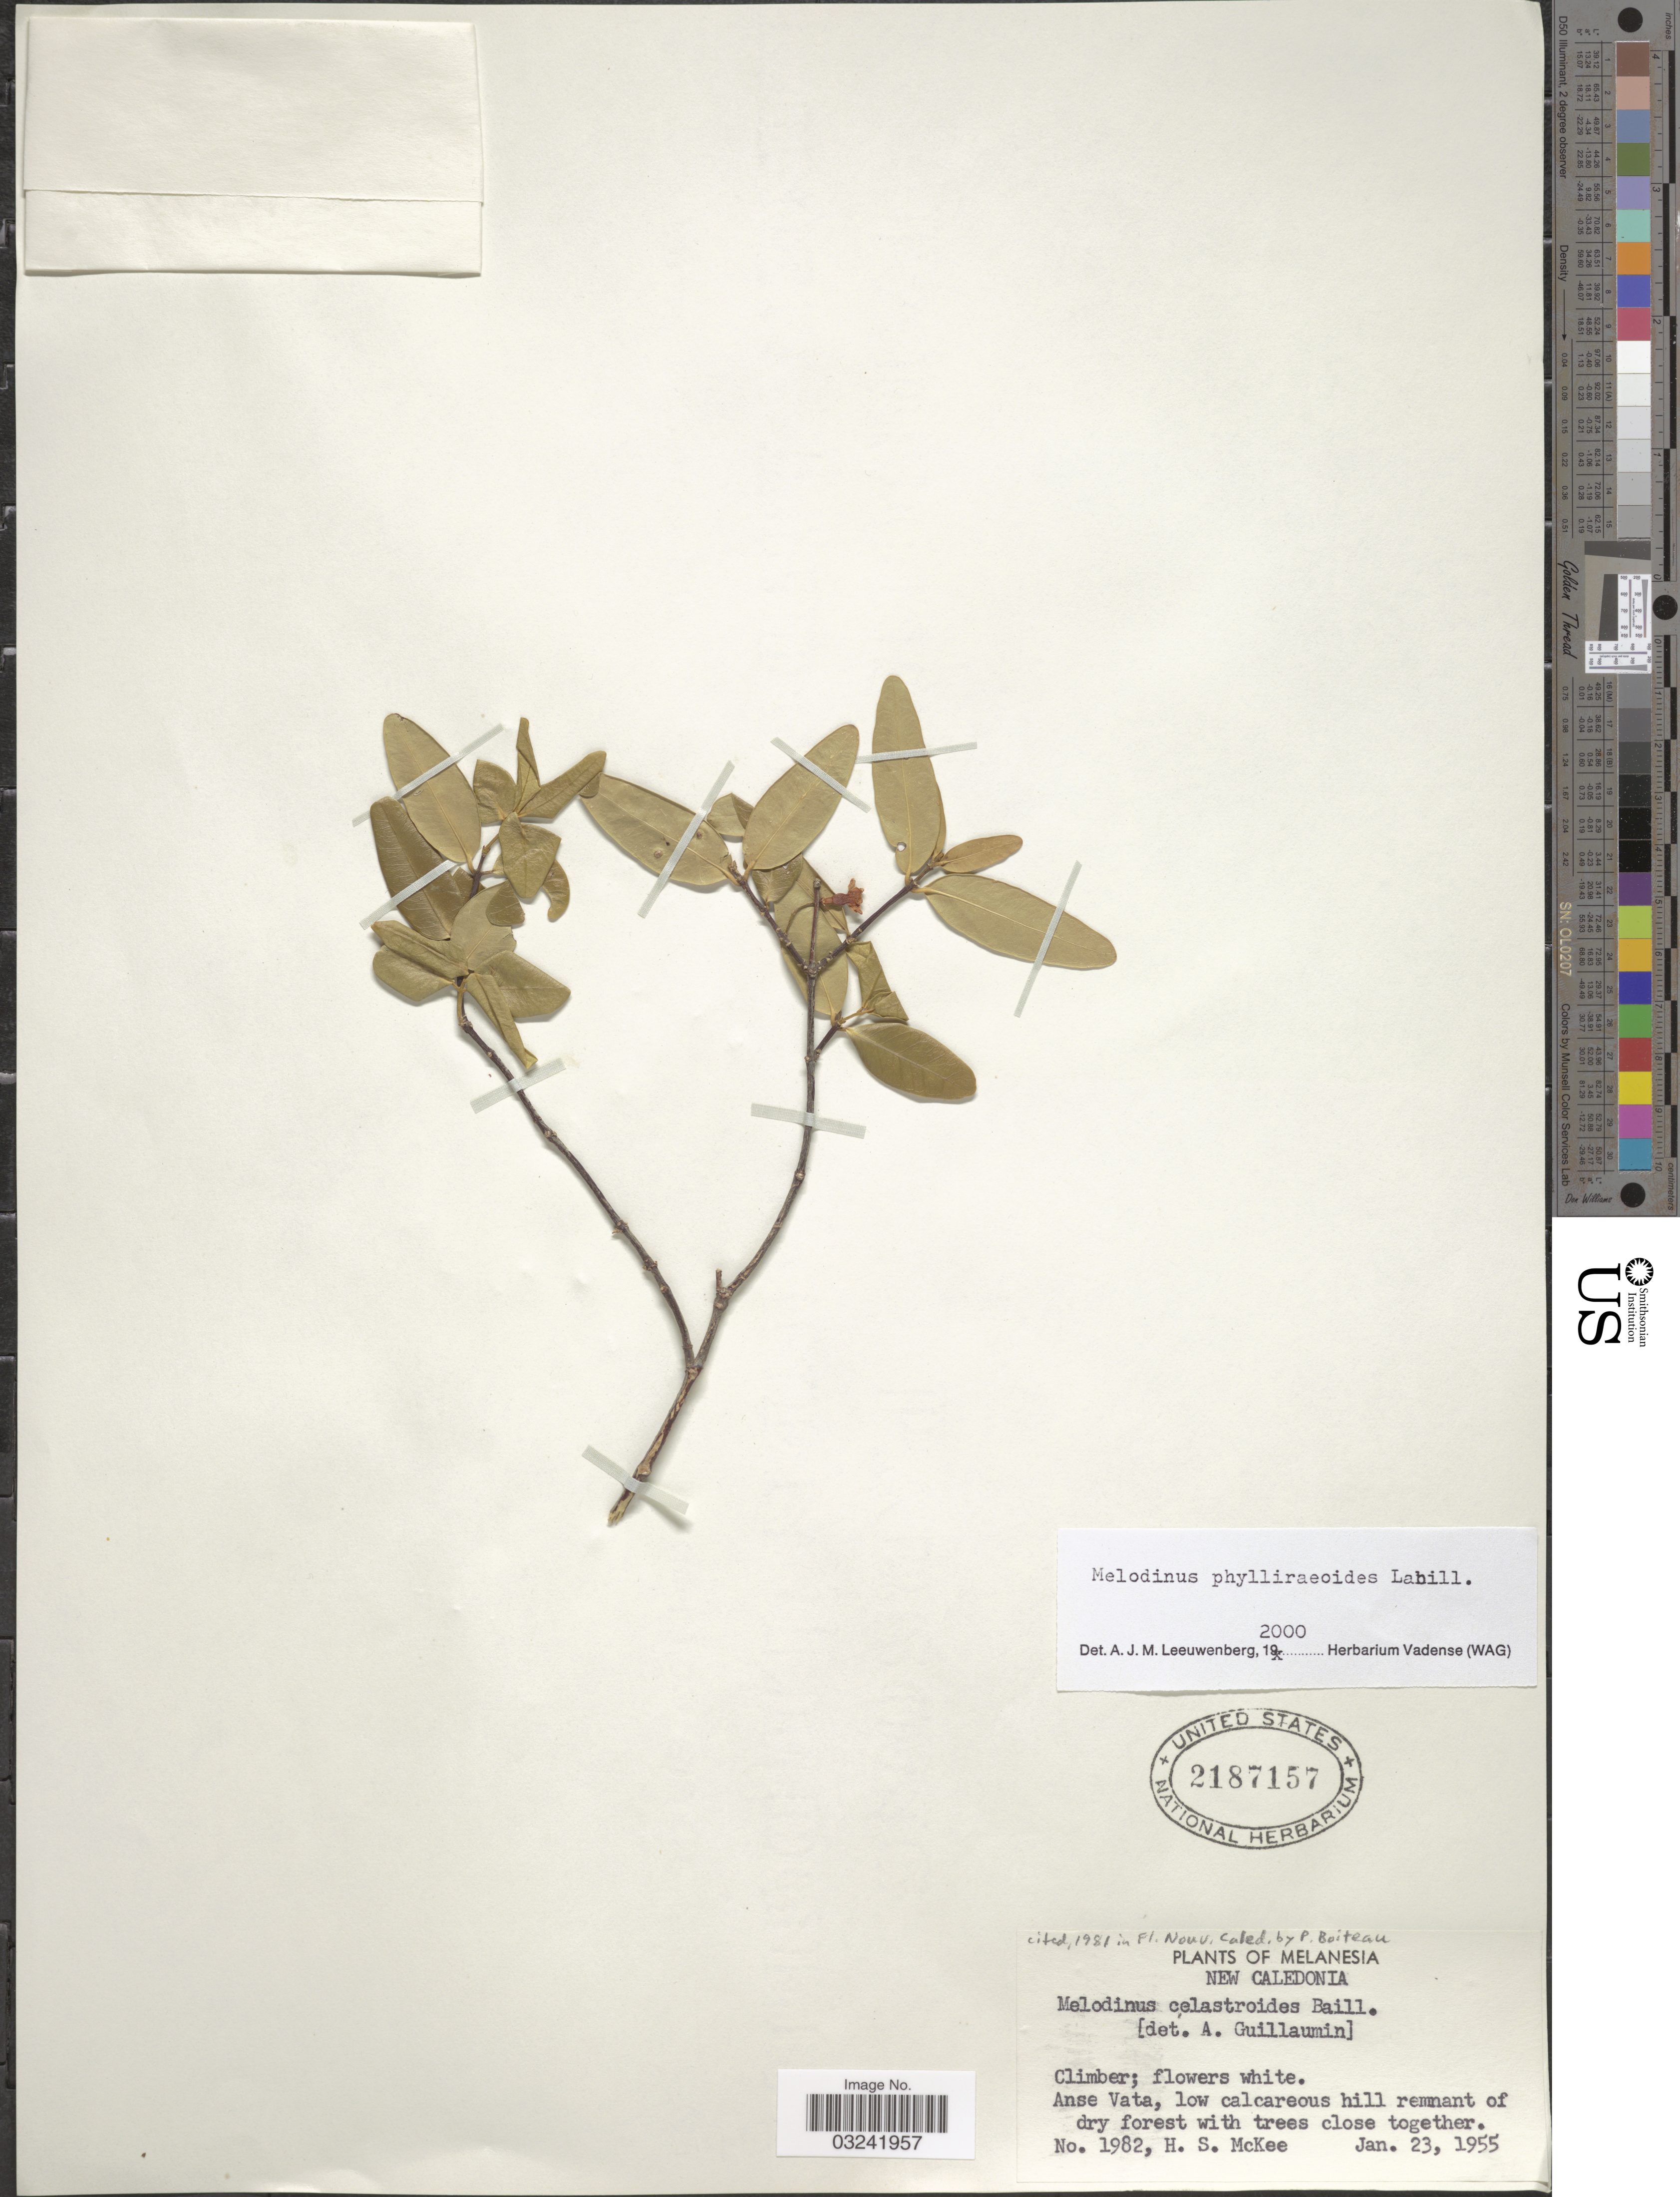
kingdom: Plantae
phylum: Tracheophyta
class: Magnoliopsida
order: Gentianales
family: Apocynaceae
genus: Melodinus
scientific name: Melodinus phyllirioides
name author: Labill.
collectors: H. S. McKee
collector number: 1982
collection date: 1955-01-23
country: New Caledonia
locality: Melanesia, Anse Vata.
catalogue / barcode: US 2187157